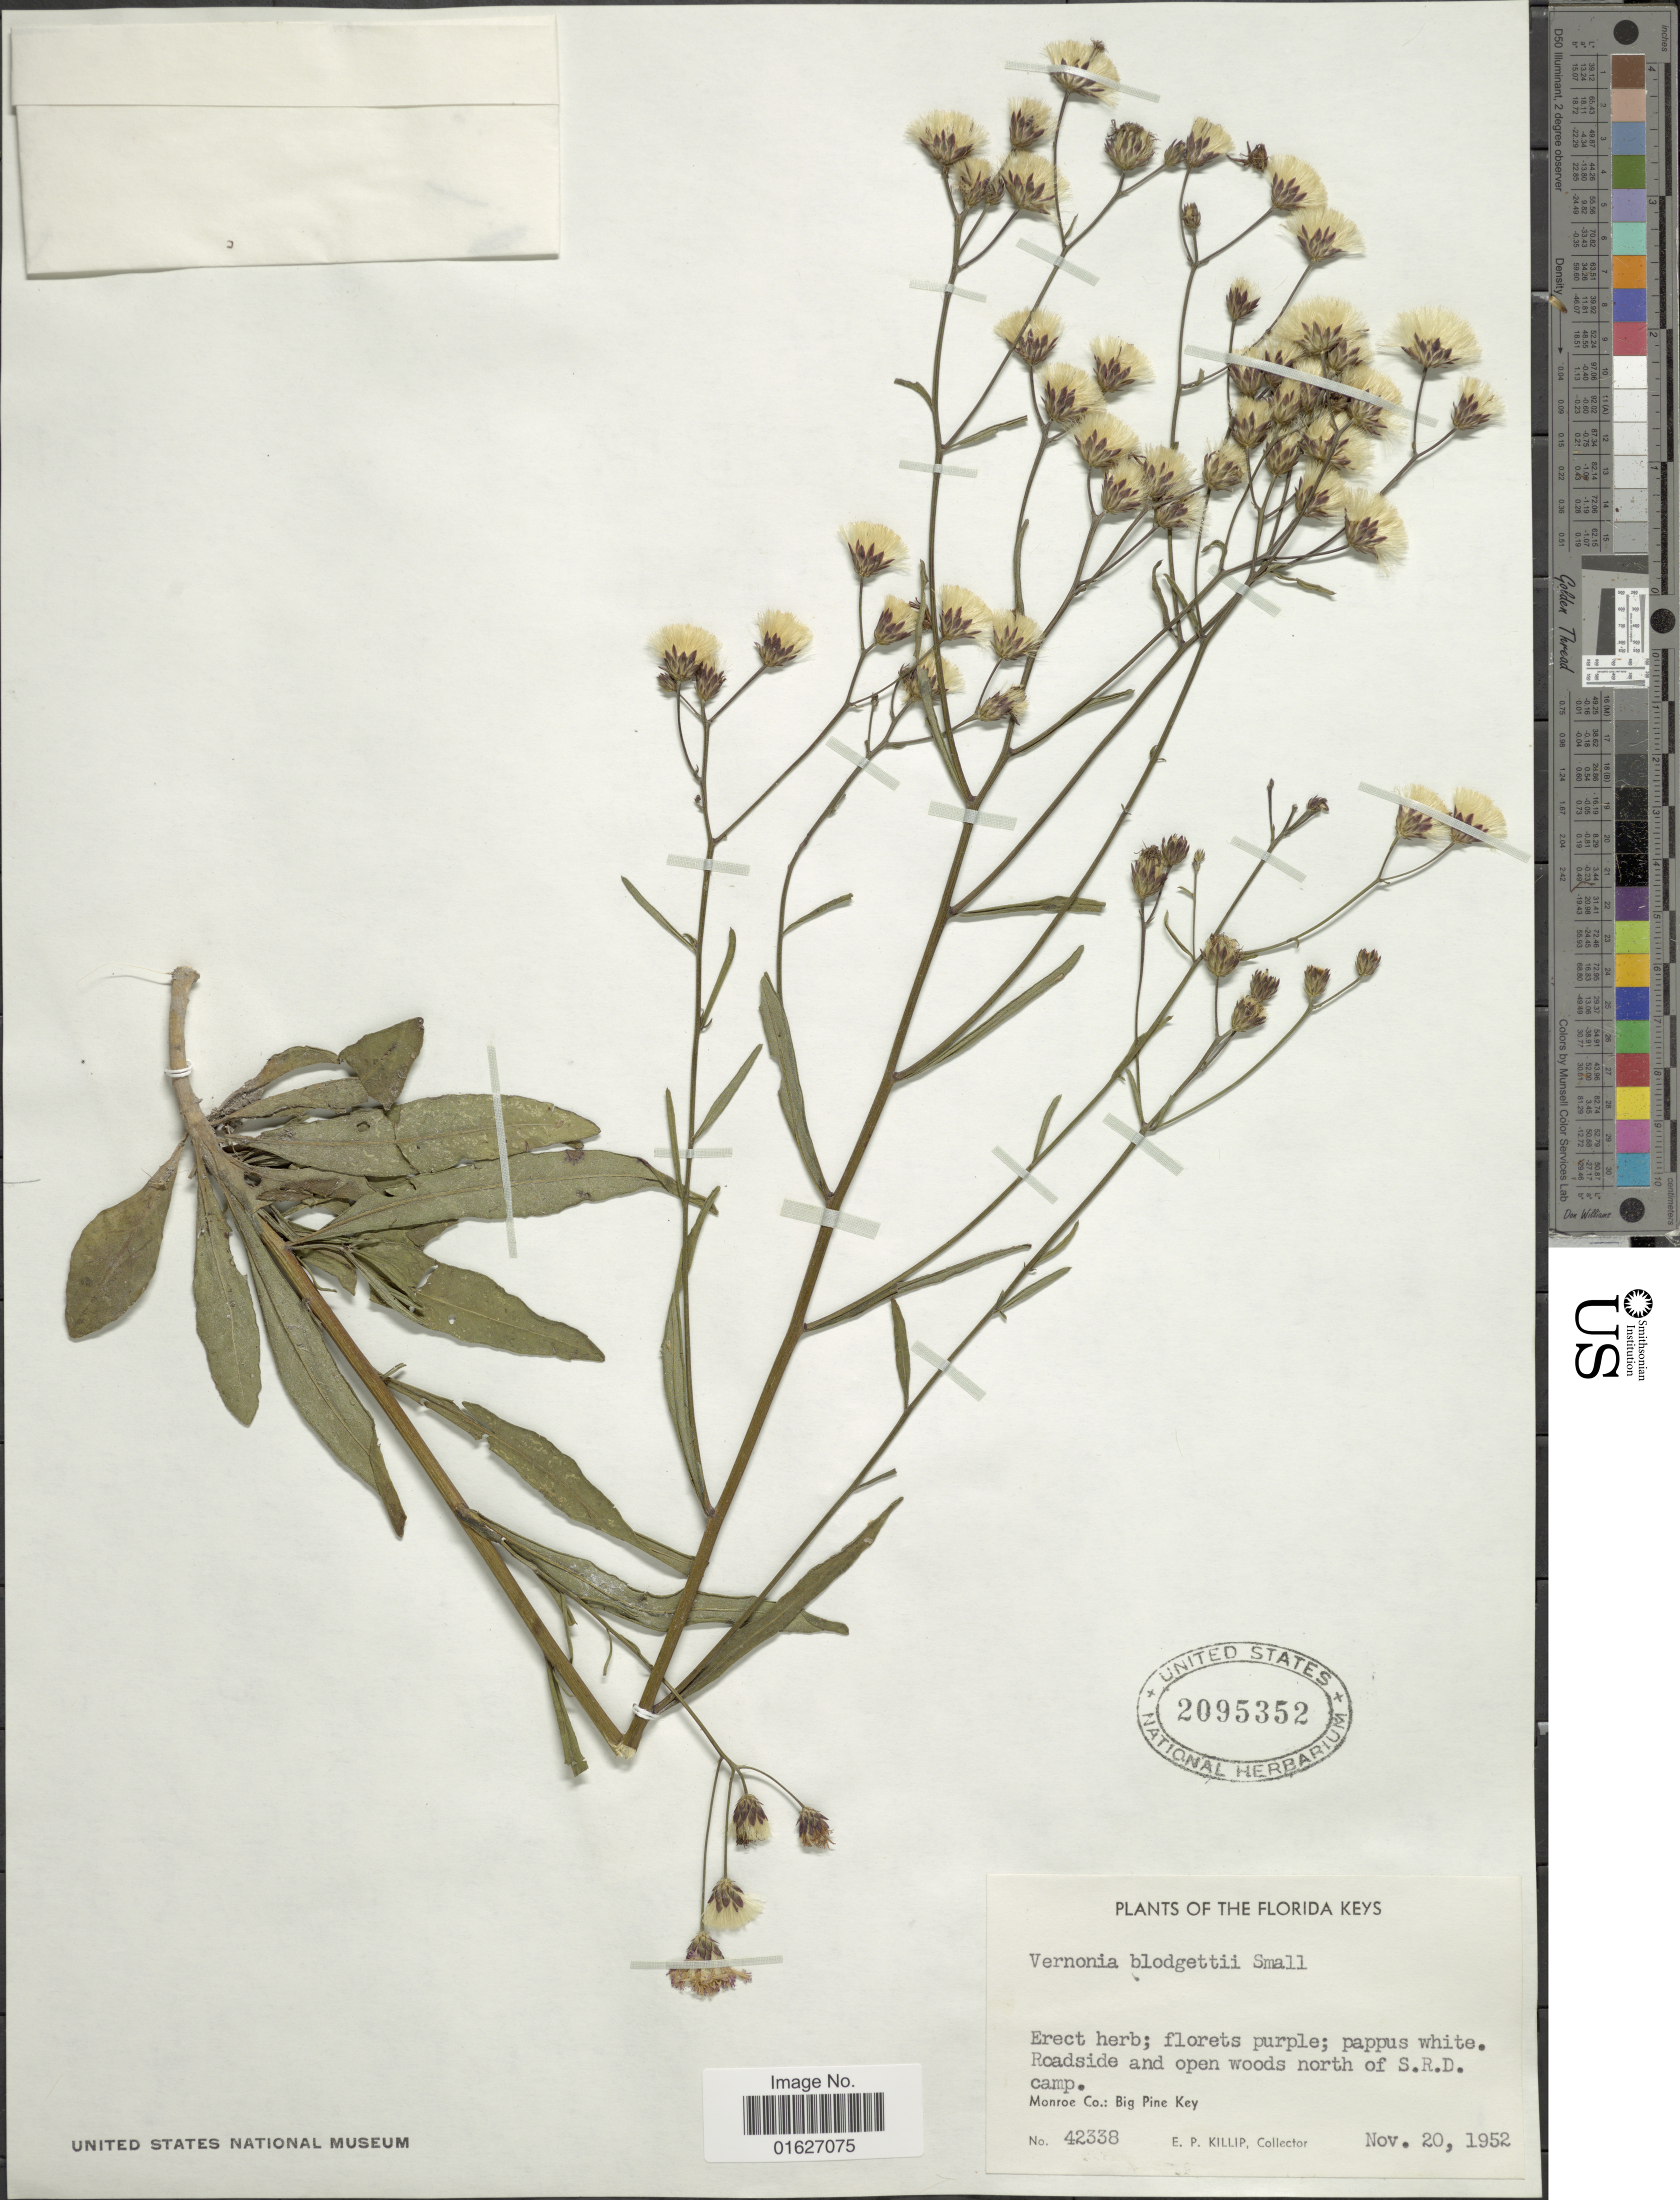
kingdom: Plantae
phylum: Tracheophyta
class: Magnoliopsida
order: Asterales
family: Asteraceae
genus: Vernonia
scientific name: Vernonia blodgettii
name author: Small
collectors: E. P. Killip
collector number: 42338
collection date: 1952-11-20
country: United States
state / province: Florida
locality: Floriday Keys, roadside and open woods north of S.R.D. camp, Monroe Co,: Big Pine Key.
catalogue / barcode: US 2095352